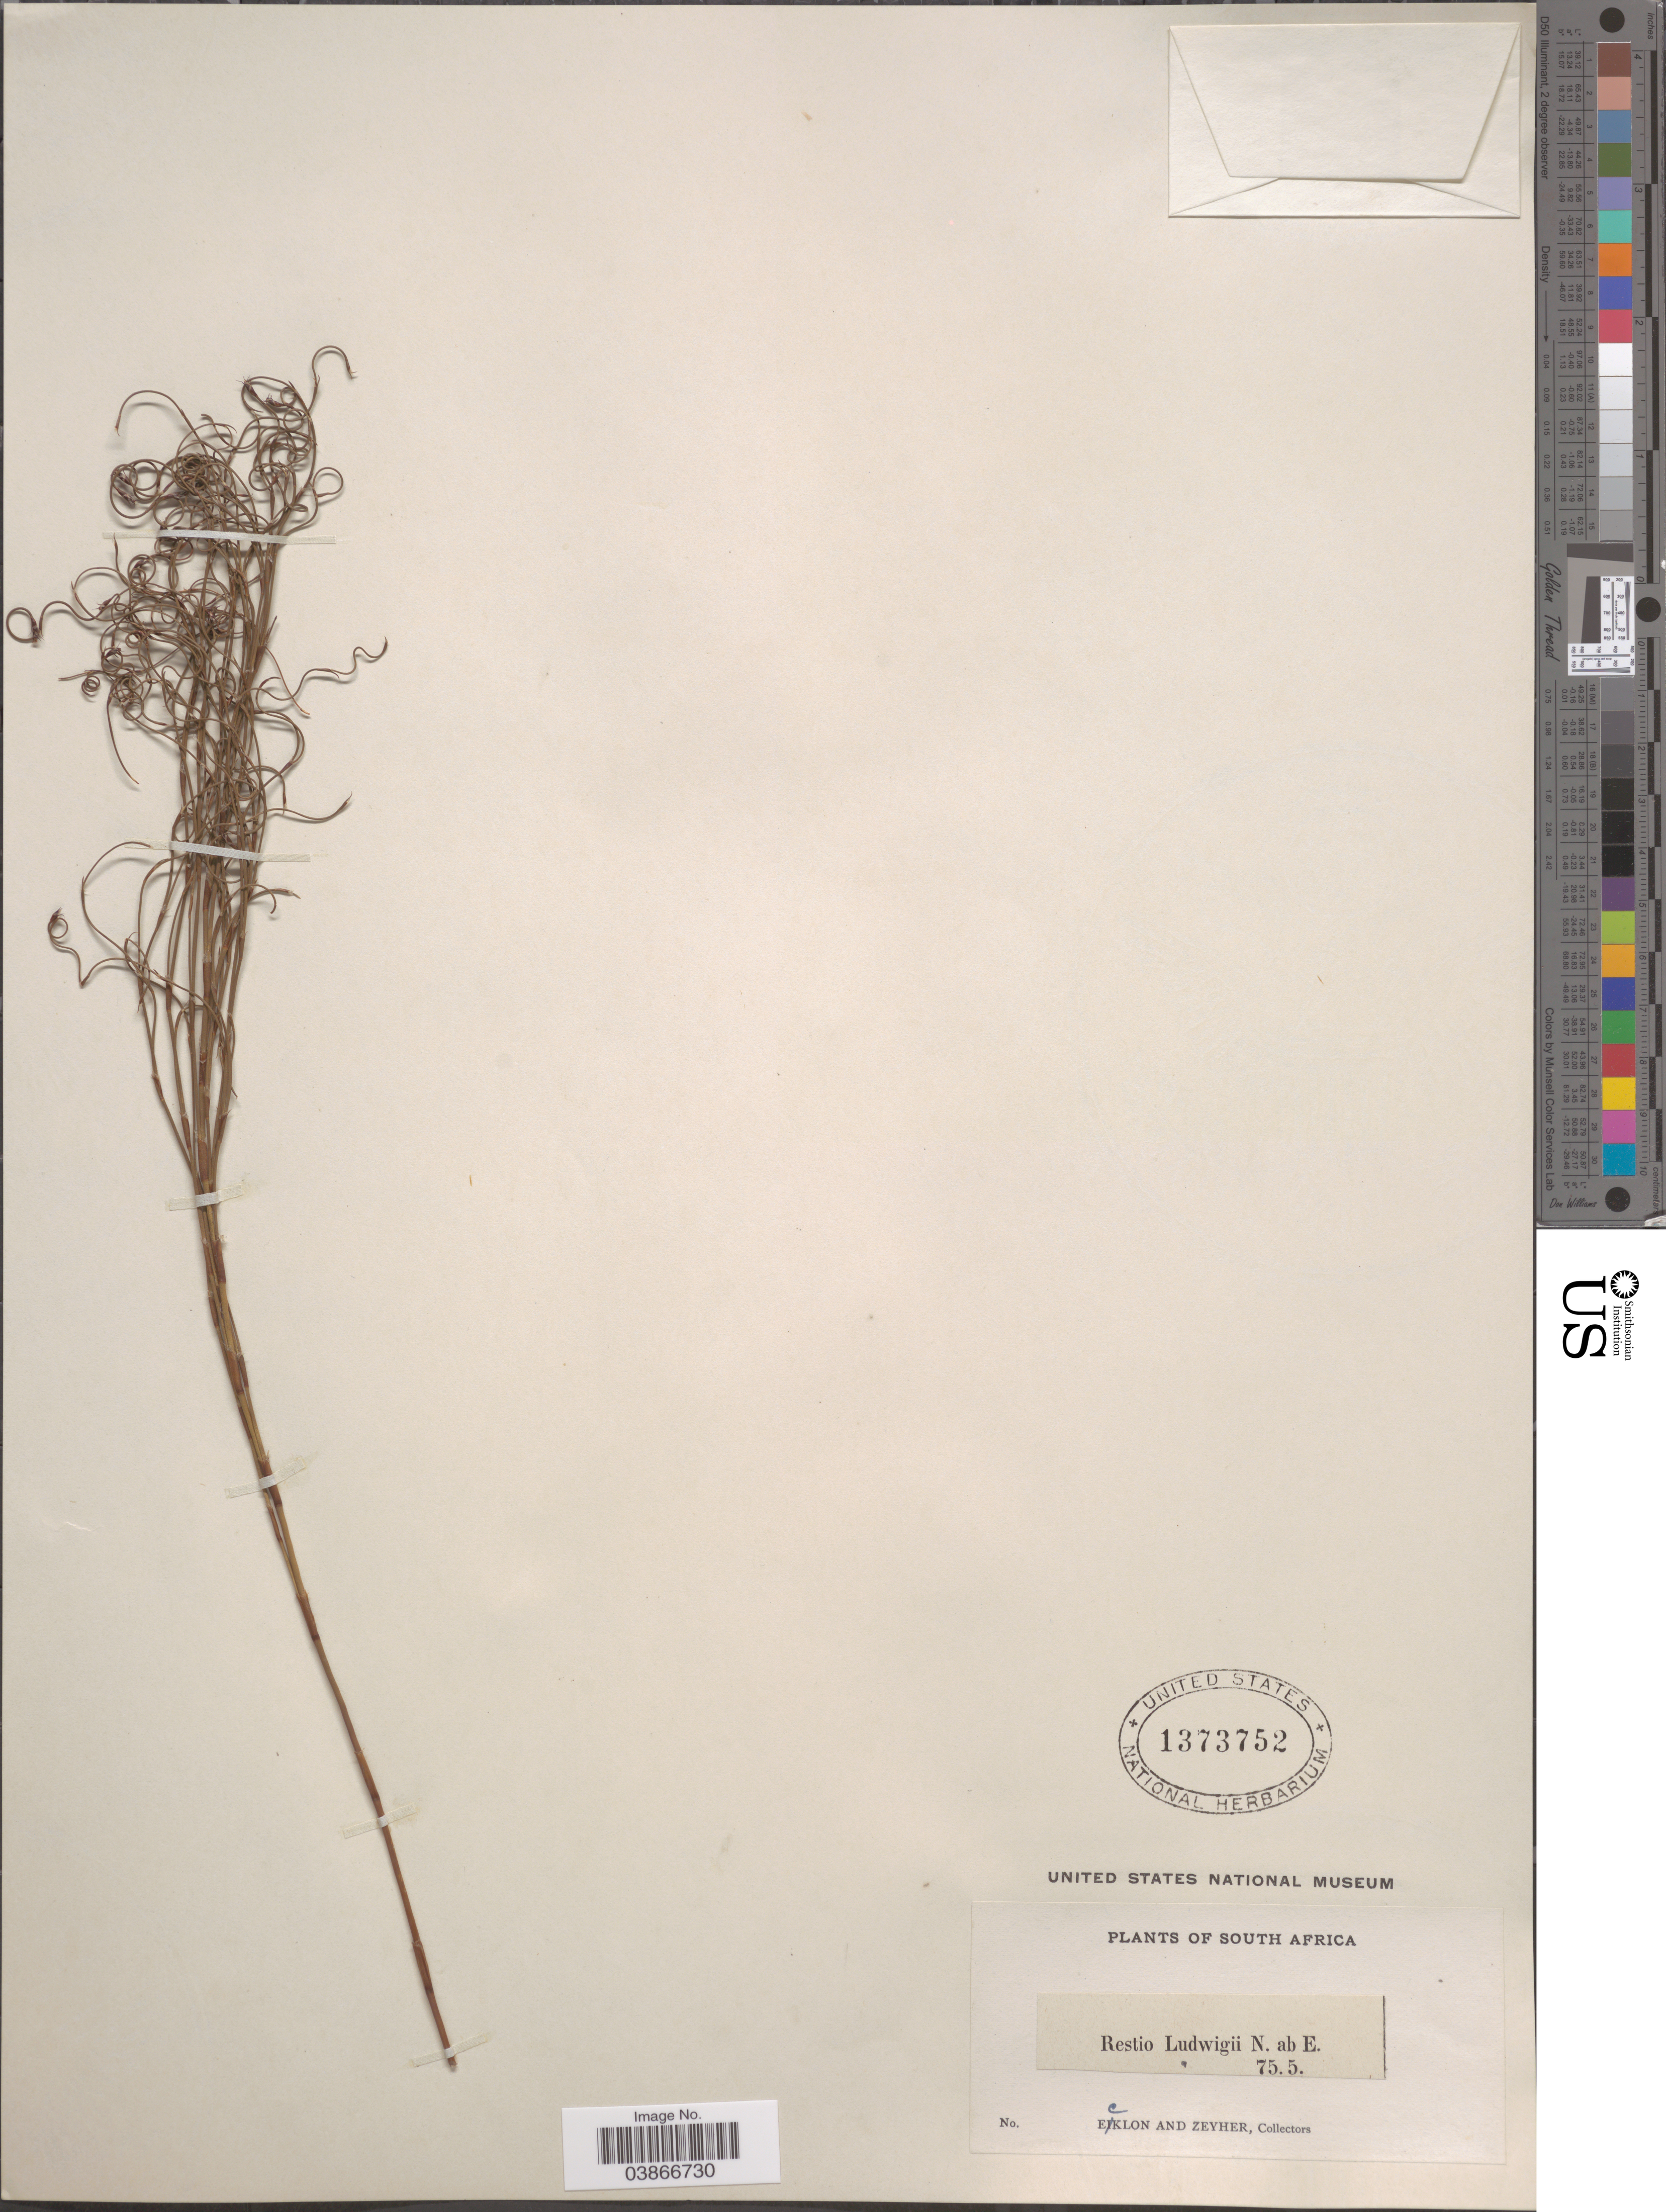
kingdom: Plantae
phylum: Tracheophyta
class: Liliopsida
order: Poales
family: Restionaceae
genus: Restio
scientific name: Restio ludwigii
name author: Steud.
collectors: -. Ecklon & -. Zeyher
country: South Africa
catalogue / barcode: US 1373752